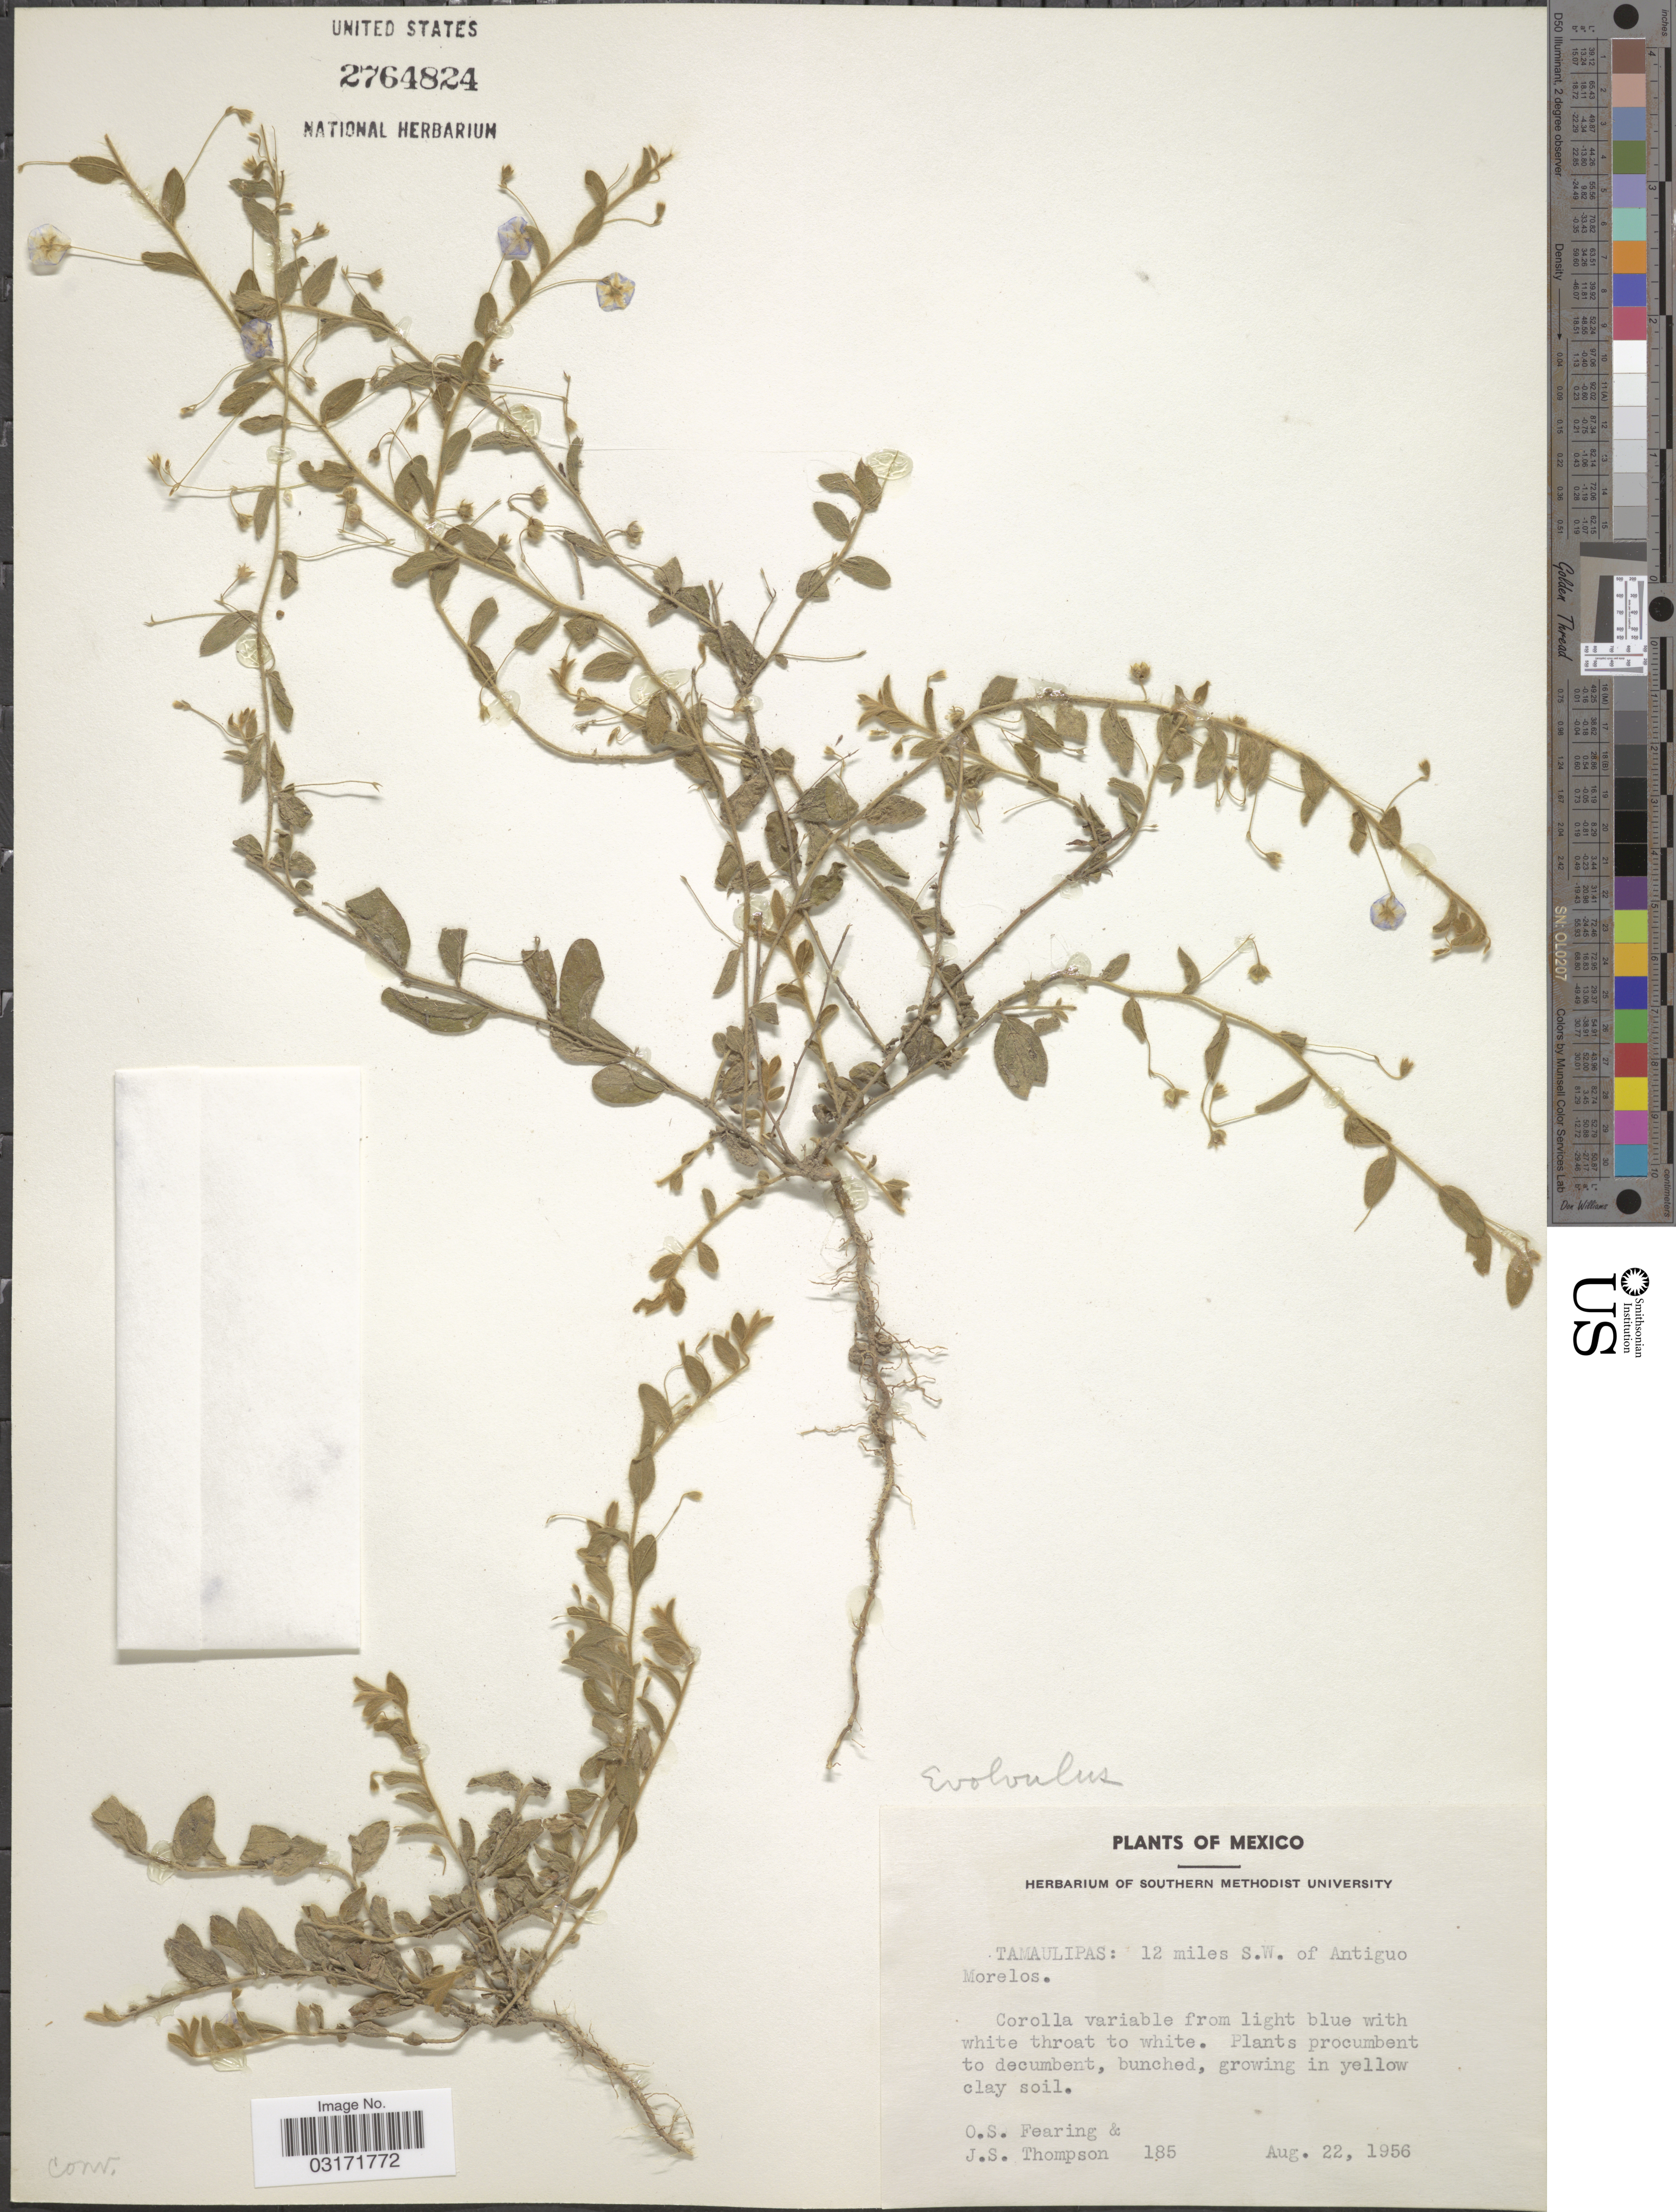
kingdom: Plantae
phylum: Tracheophyta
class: Magnoliopsida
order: Solanales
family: Convolvulaceae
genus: Evolvulus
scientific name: Evolvulus alsinoides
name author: (L.) L.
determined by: Wendt, Thomas L.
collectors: O. S. Fearing & J. S. Thompson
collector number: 185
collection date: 1956-08-22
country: Mexico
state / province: Tamaulipas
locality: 12 miles S.W. of Antiguo Morelos.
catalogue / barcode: US 2764824